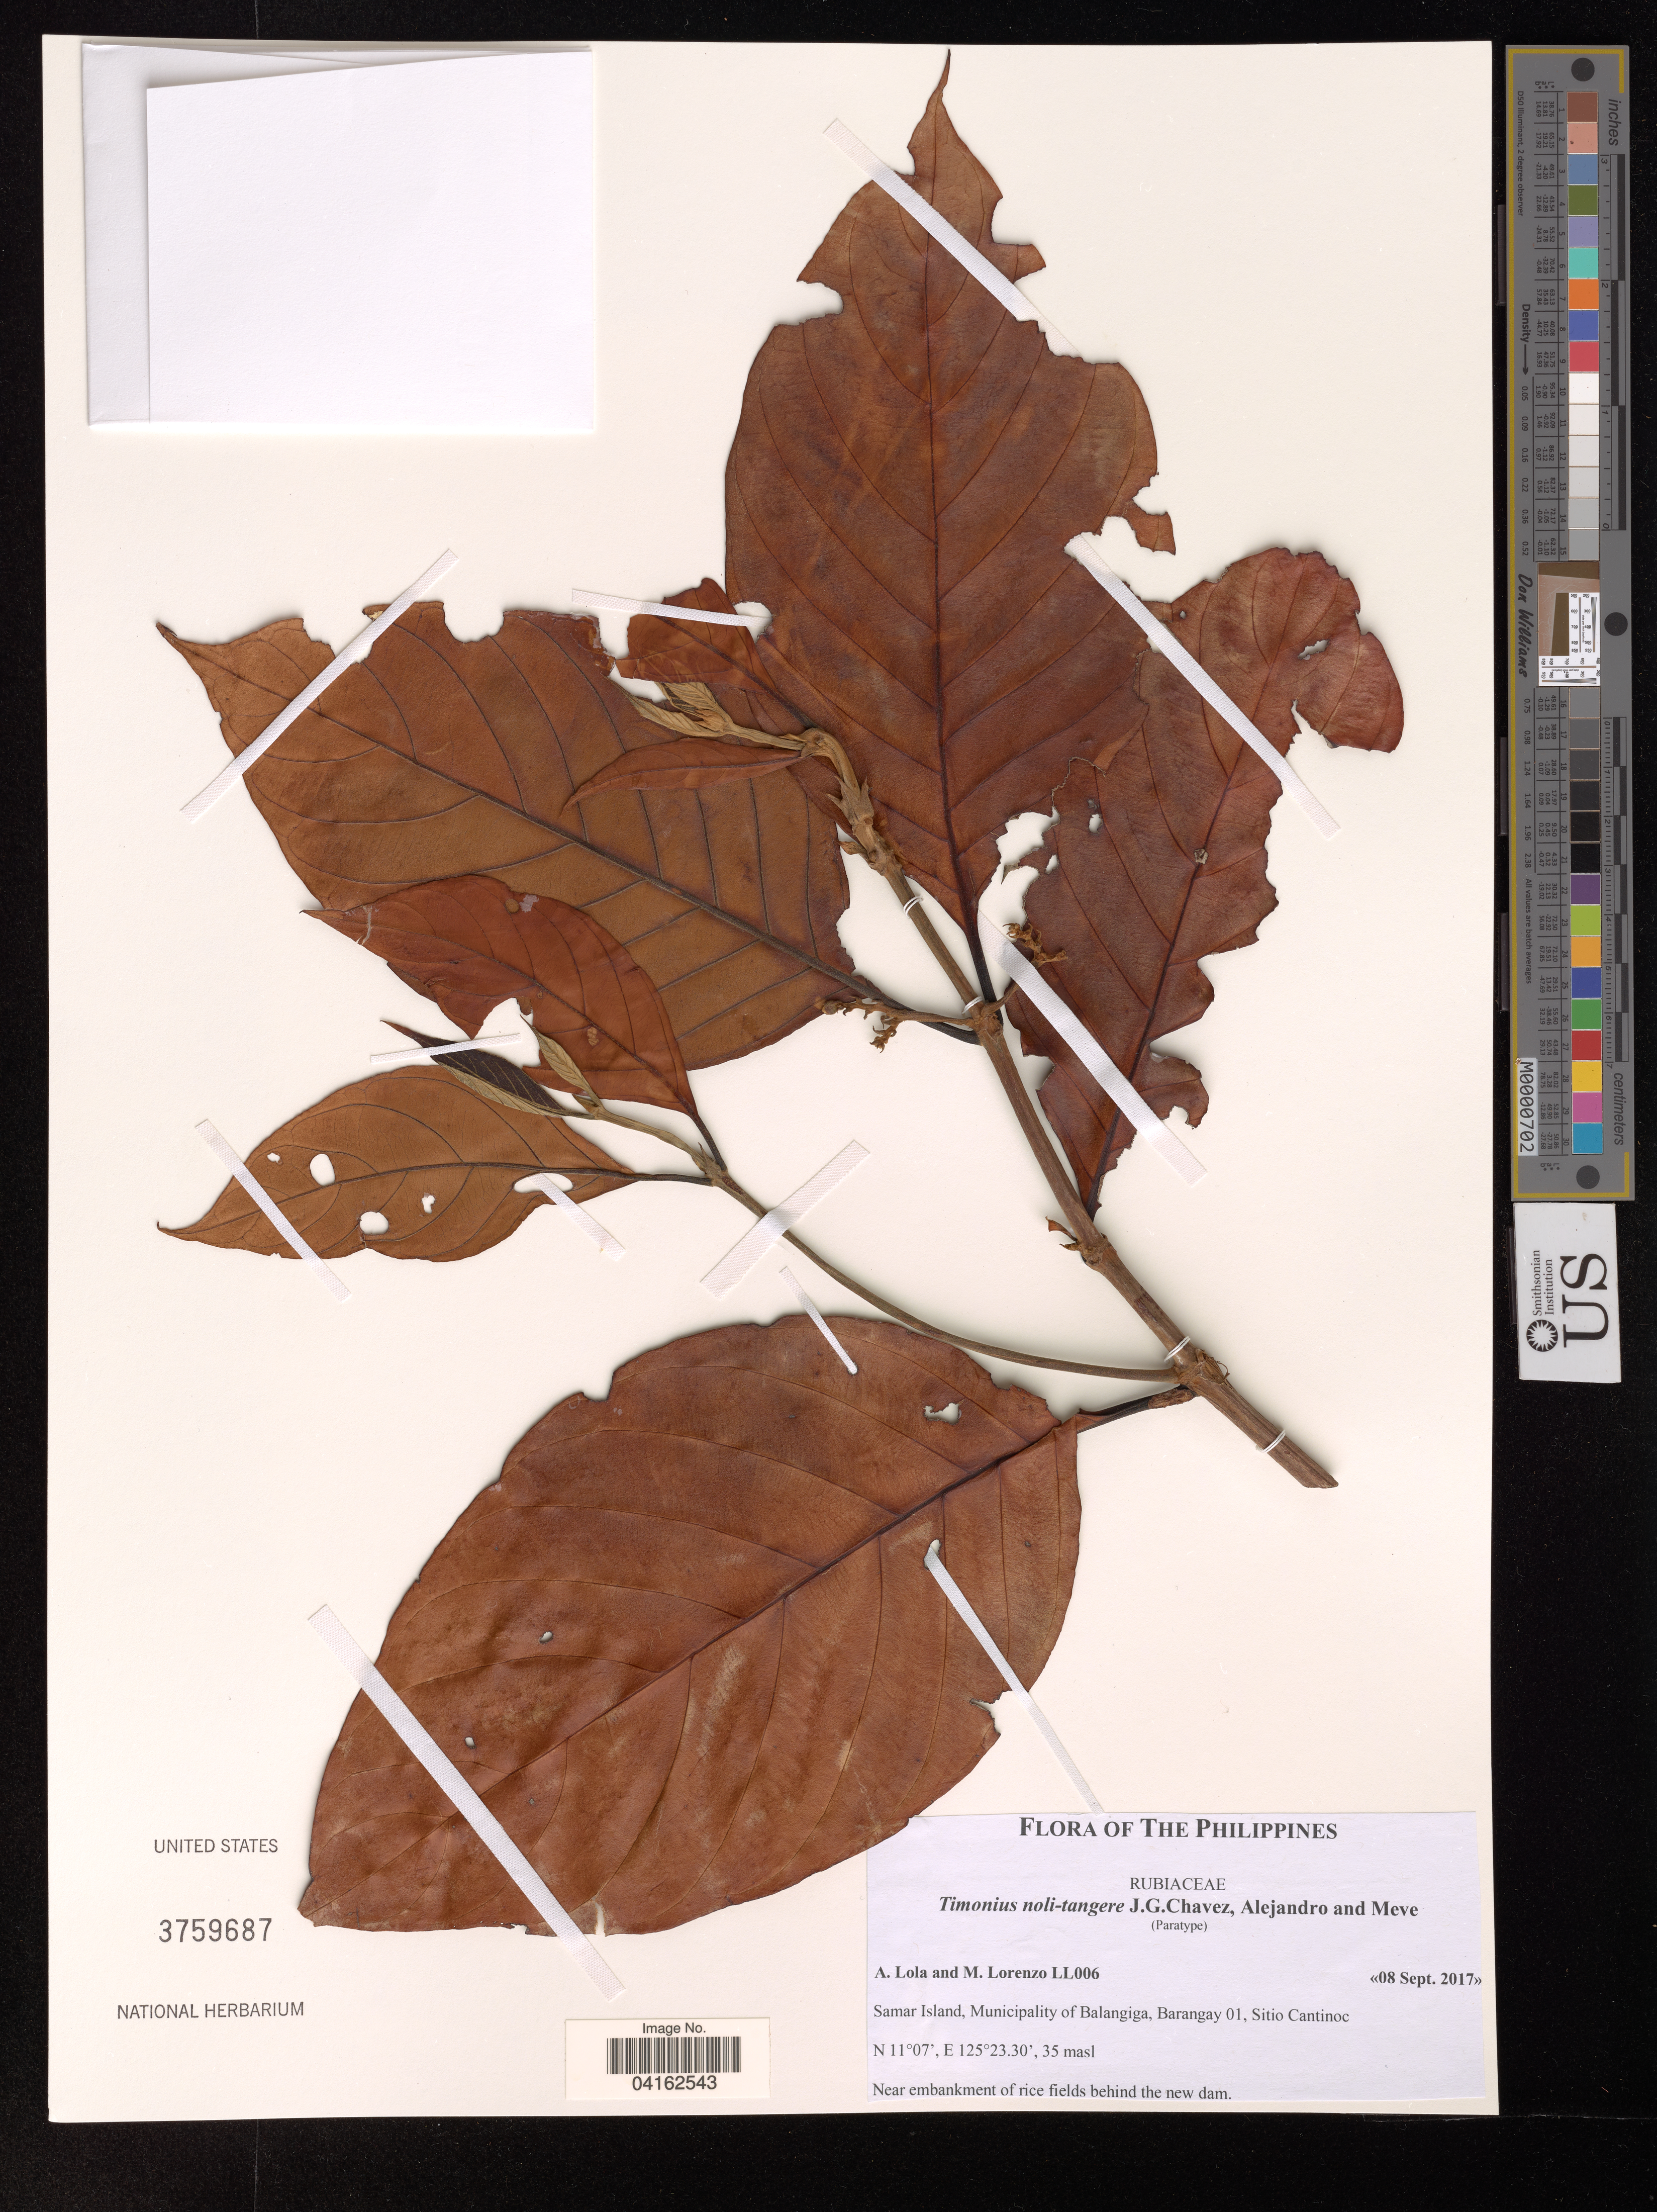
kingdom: Plantae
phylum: Tracheophyta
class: Magnoliopsida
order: Gentianales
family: Rubiaceae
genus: Timonius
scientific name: Timonius noli-tangere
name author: J.G. Chavez et al.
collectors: A. Lola & M. Lorenzo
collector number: LL006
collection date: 2017-09-08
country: Philippines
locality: Samar Island, Municipality of Balangiga, Barangay 01, Sitio Cantinoc.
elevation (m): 35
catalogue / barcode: US 3759687